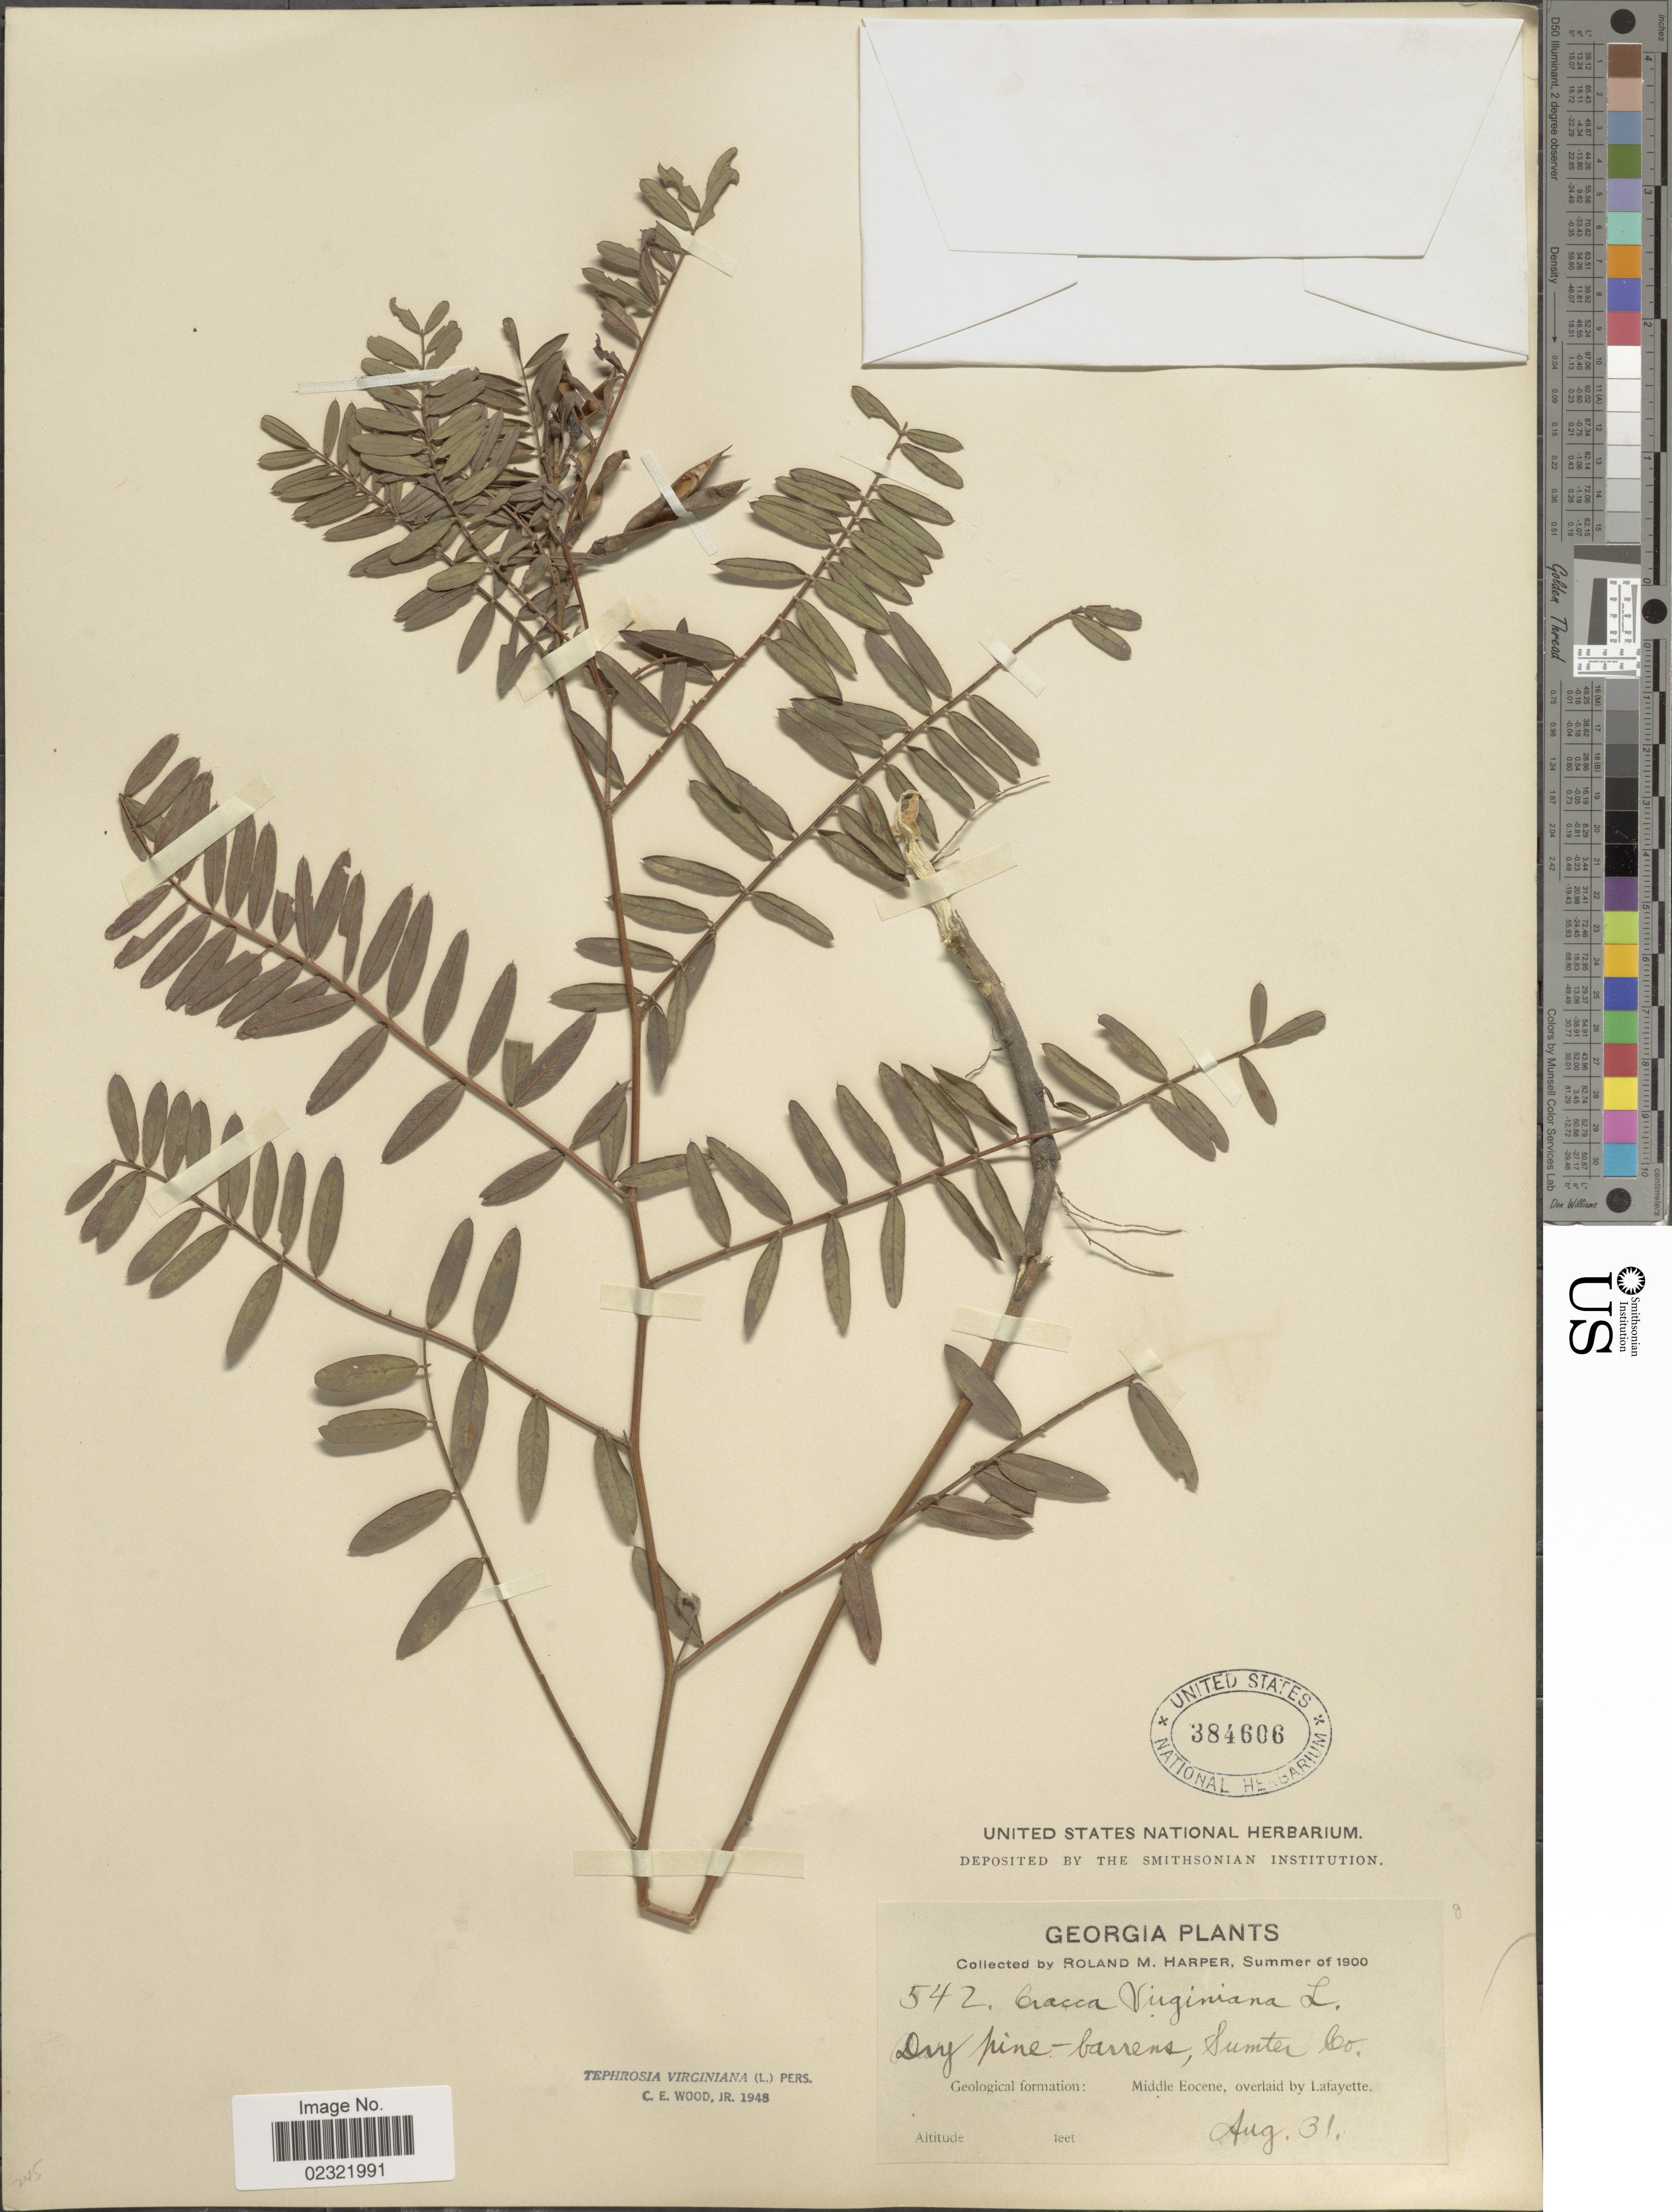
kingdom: Plantae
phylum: Tracheophyta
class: Magnoliopsida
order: Fabales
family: Fabaceae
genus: Tephrosia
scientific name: Tephrosia virginiana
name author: (L.) Pers.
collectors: R. M. Harper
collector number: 542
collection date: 1900-08-31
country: United States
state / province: Georgia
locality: Dry pine-barrens, Sumter Co, Geological formation: Middle Eocene, overlaid by Lafayette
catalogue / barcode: US 384606